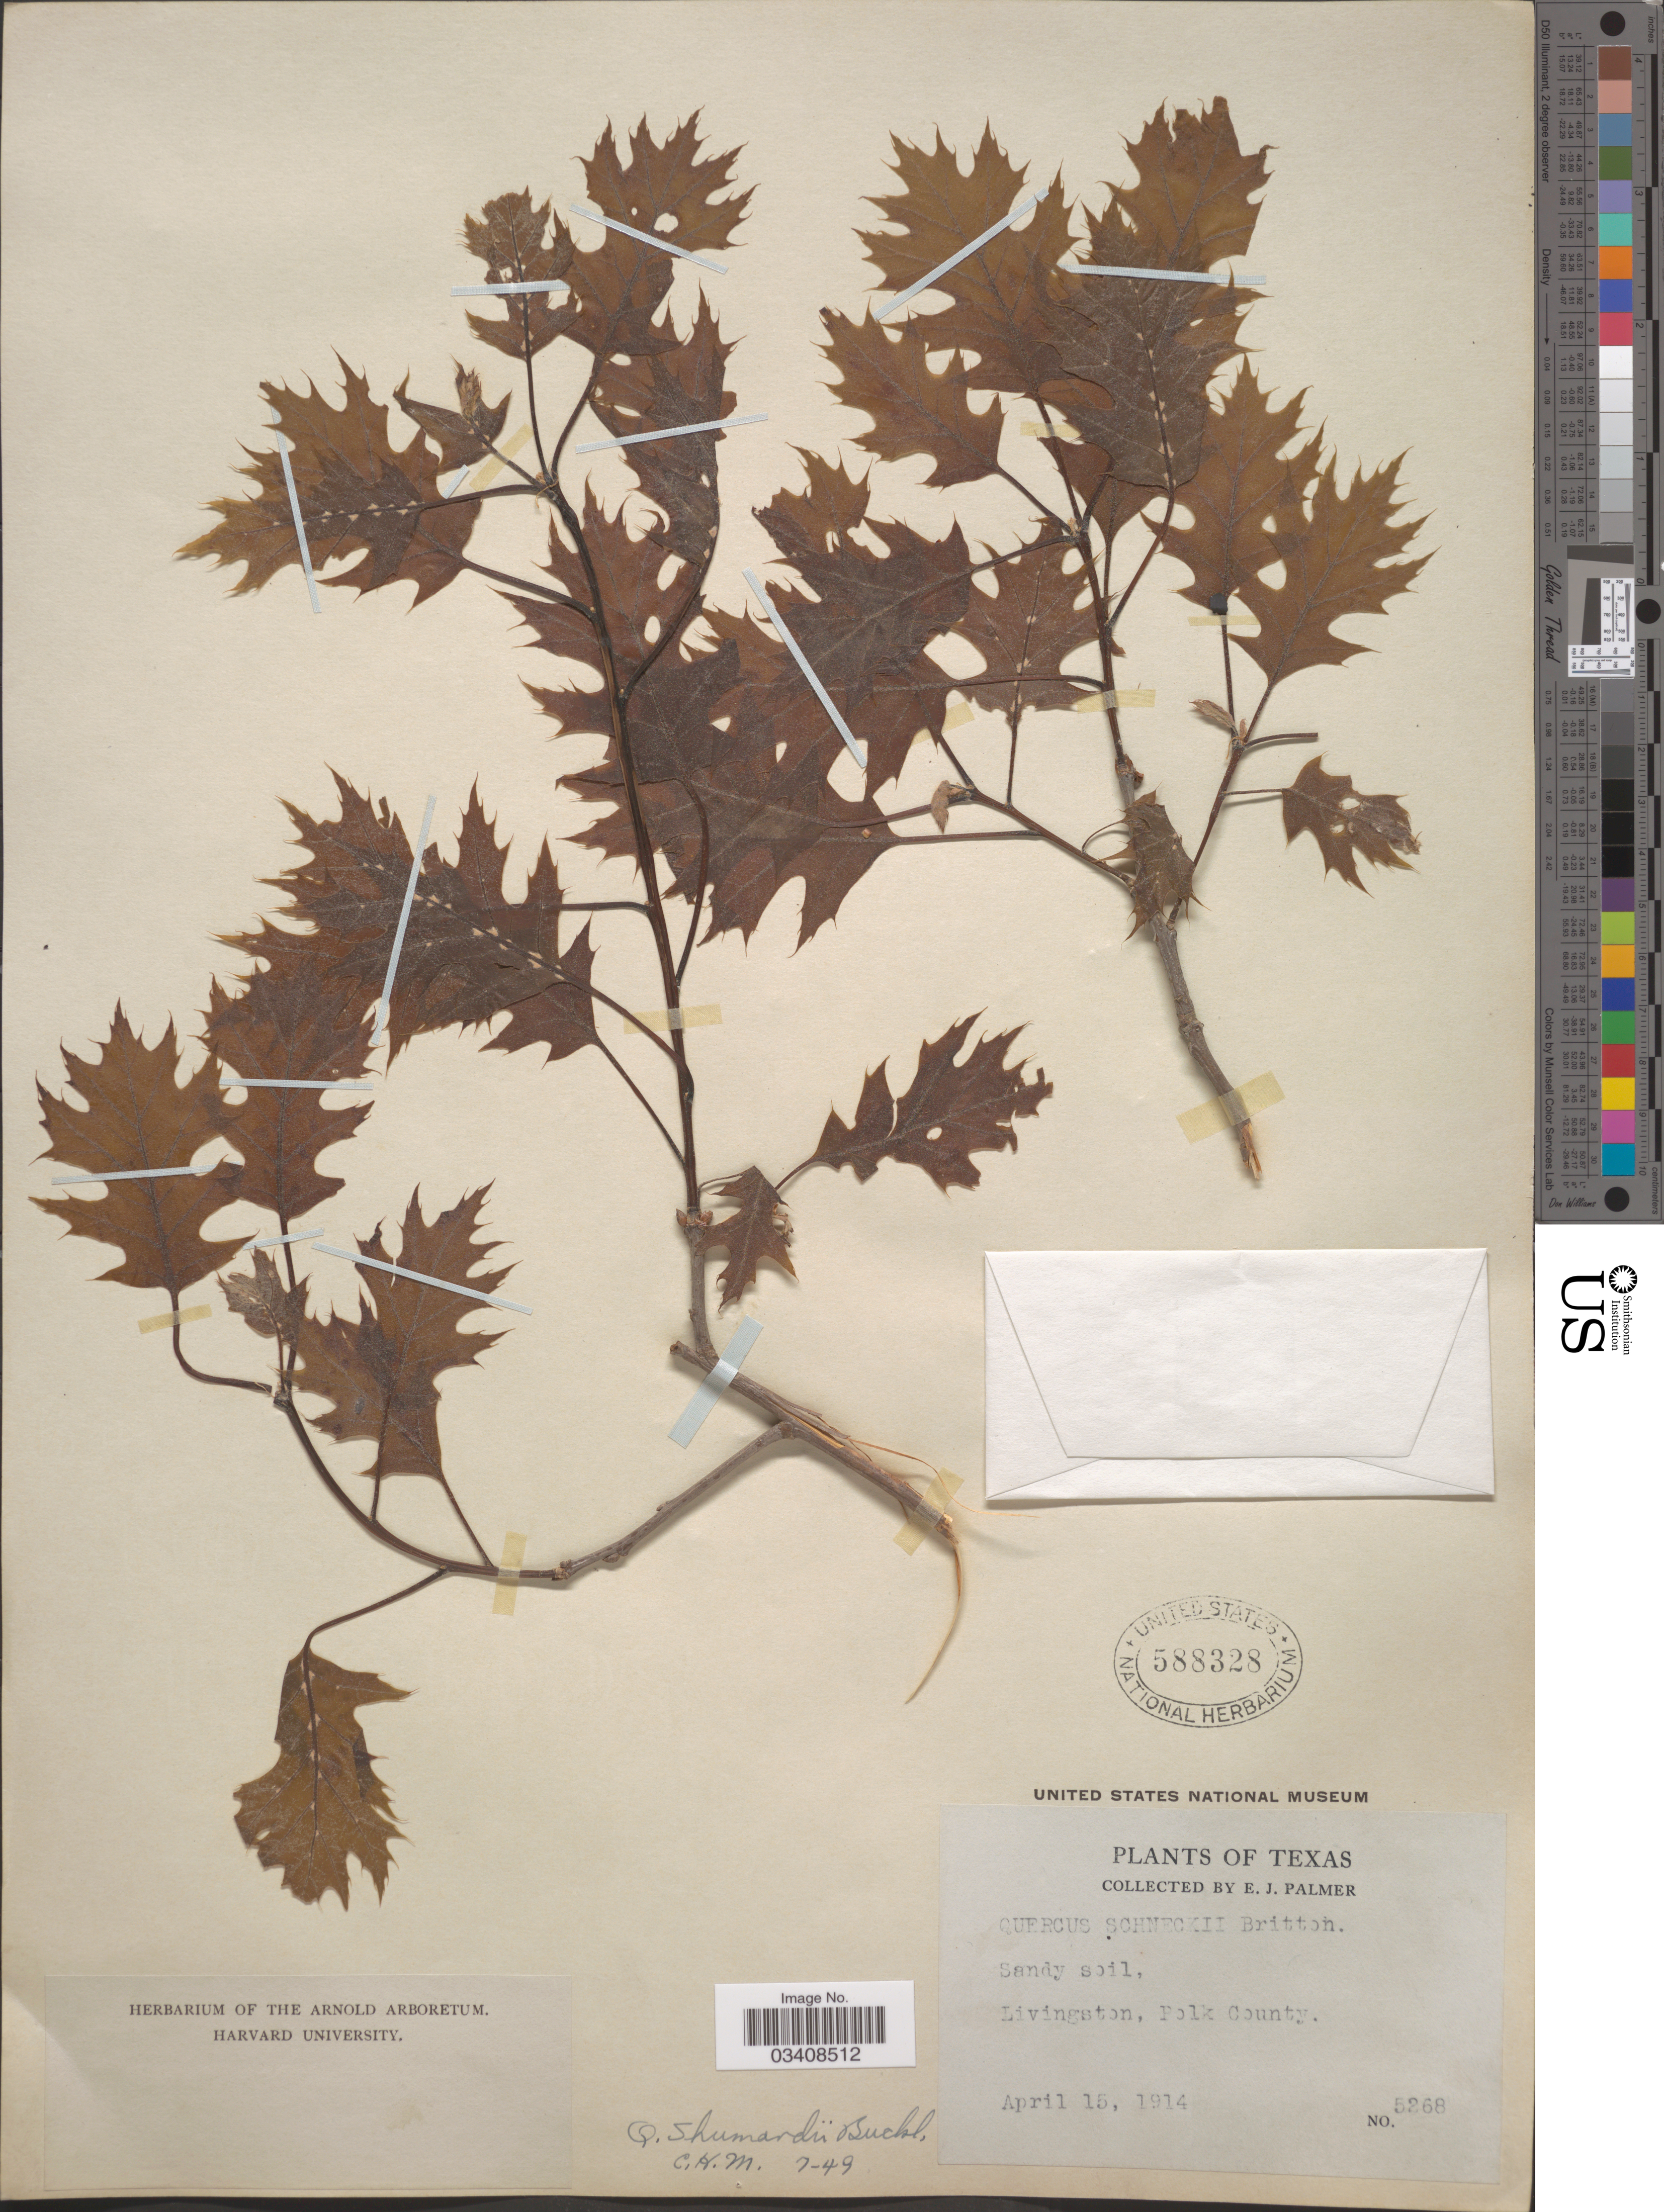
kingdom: Plantae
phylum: Tracheophyta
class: Magnoliopsida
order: Fagales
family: Fagaceae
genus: Quercus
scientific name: Quercus shumardii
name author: Buckley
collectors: E. J. Palmer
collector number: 5268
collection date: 1914-04-15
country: United States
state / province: Texas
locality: Livingston, Polk County.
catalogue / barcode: US 588328